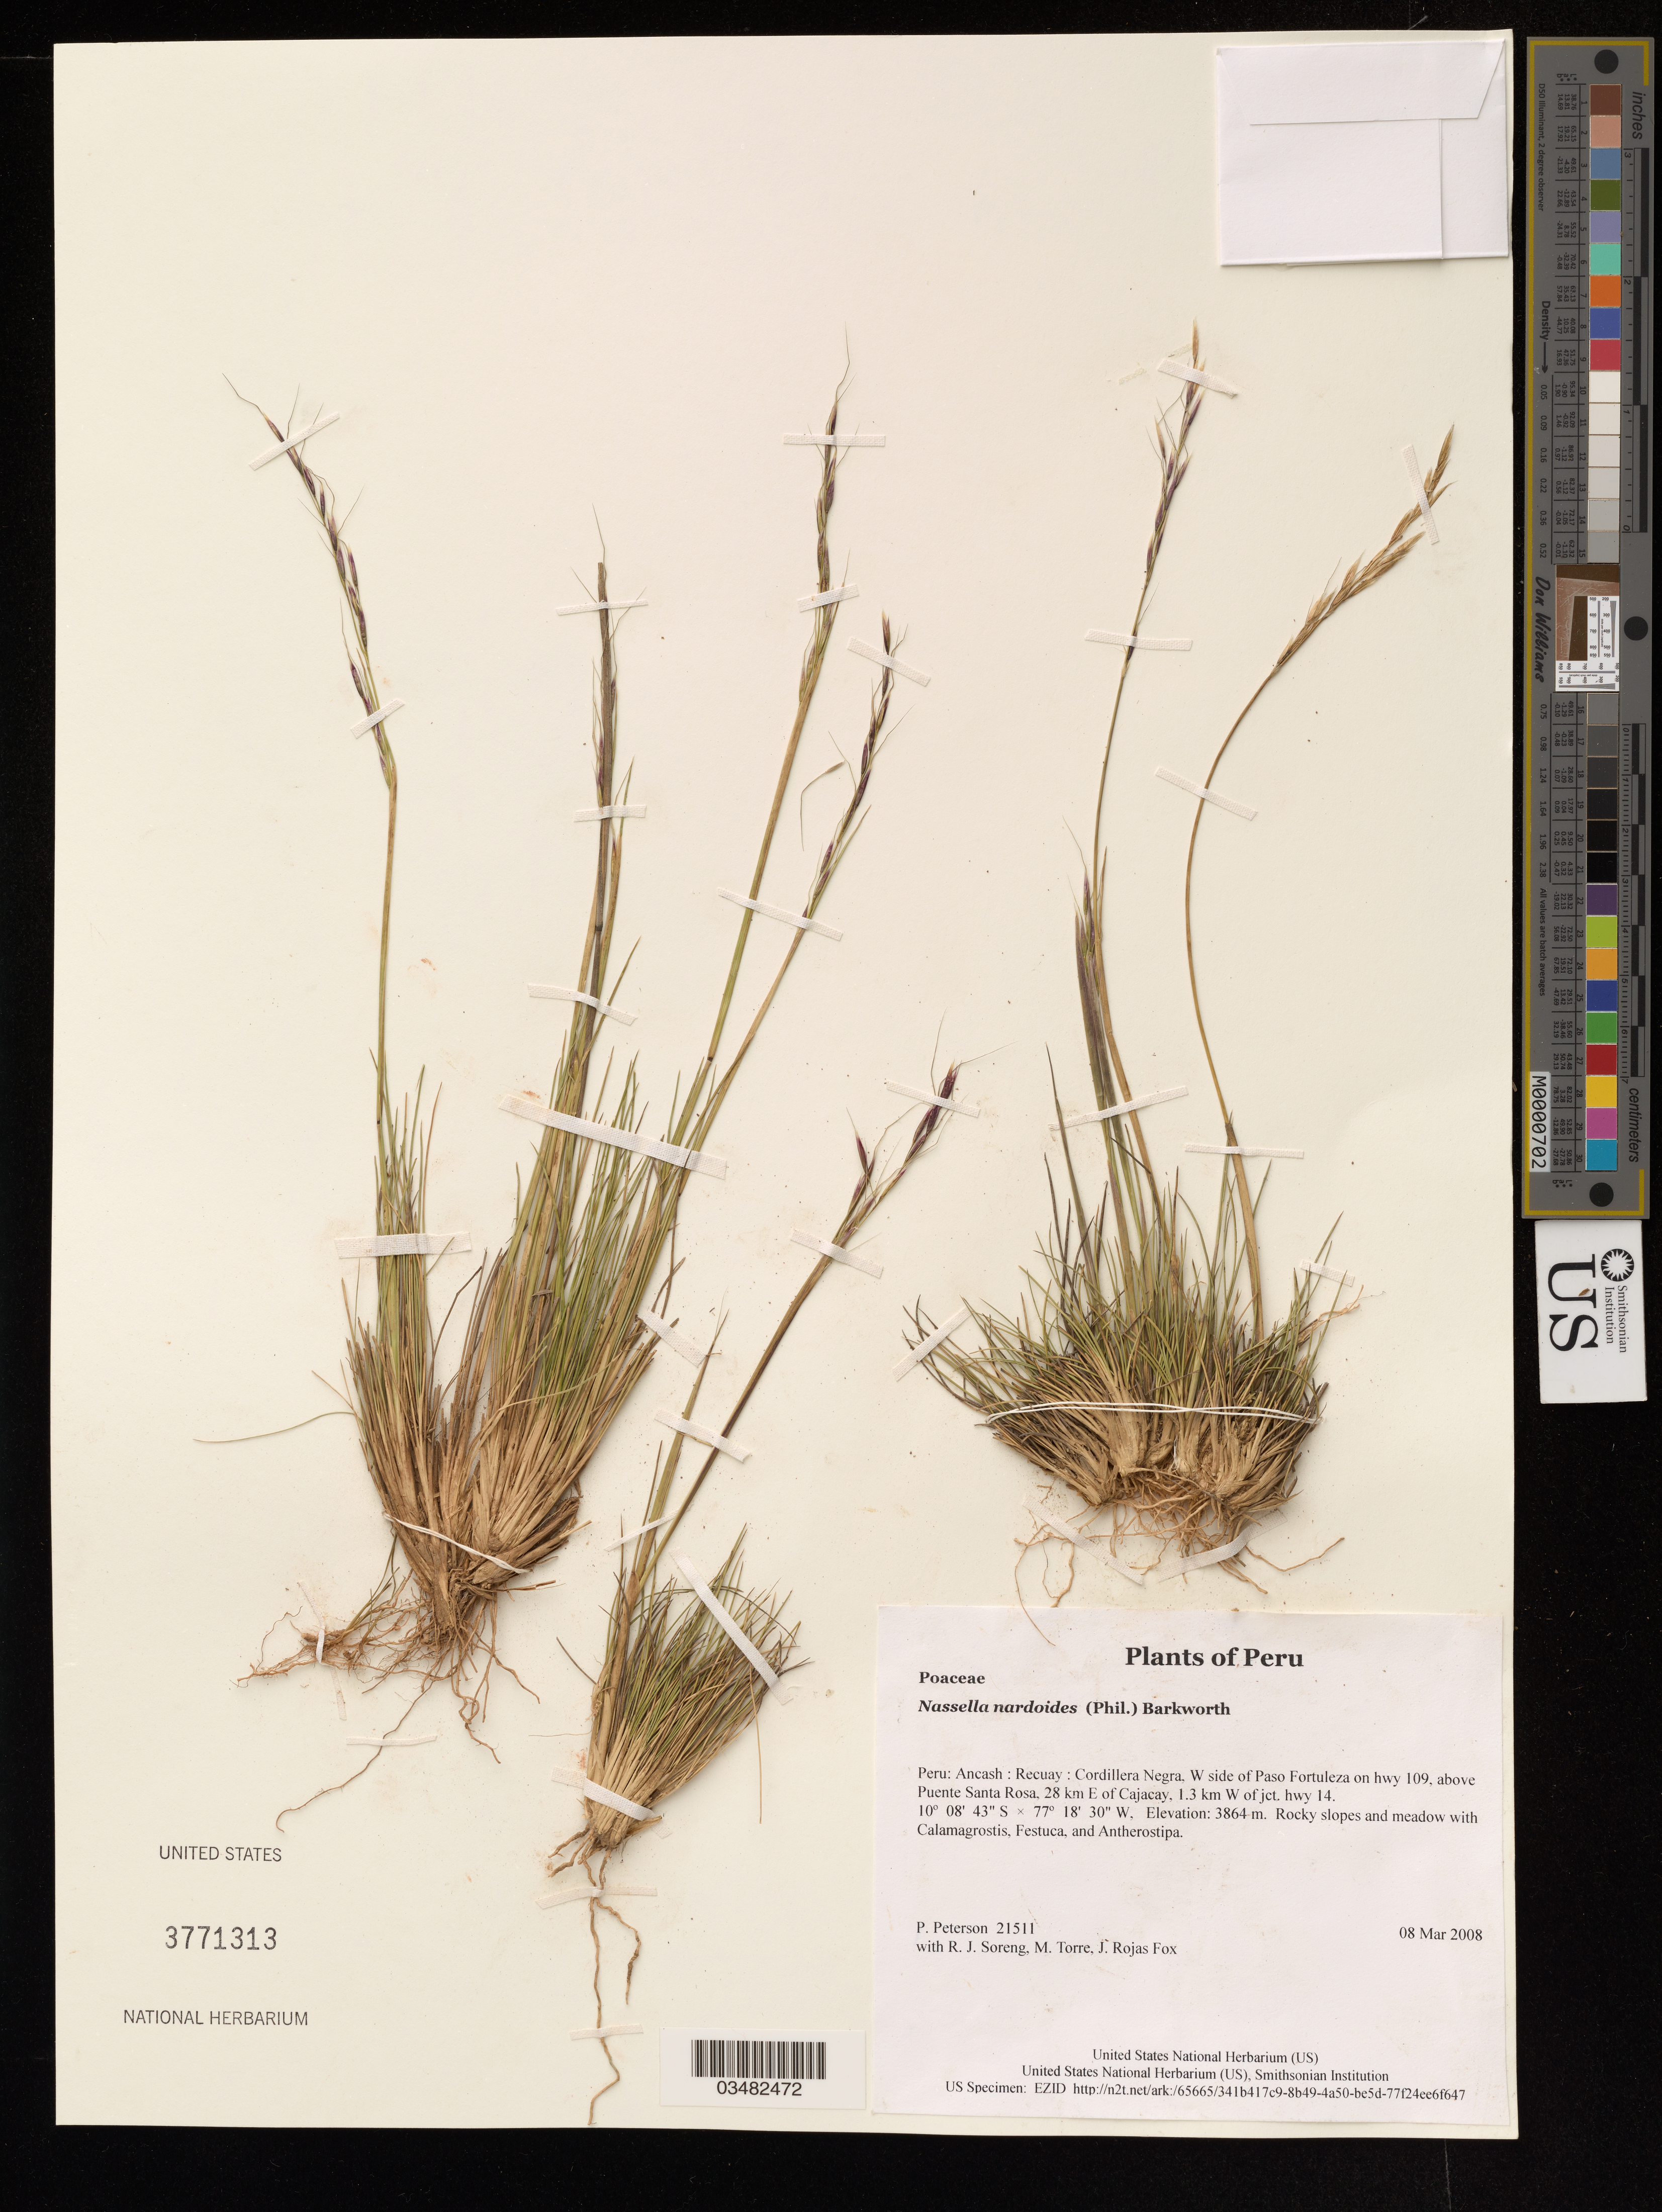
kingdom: Plantae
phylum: Tracheophyta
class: Liliopsida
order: Poales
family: Poaceae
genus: Nassella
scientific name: Nassella nardoides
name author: (Phil.) Barkworth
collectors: P. M. Peterson, R. J. Soreng, M. Torre & J. Rojas Fox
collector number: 21511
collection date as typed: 08 Mar 2008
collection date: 2008-03-08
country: Peru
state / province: Ancash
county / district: Recuay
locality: Cordillera Negra, W side of Paso Fortuleza on hwy 109, above Puente Santa Rosa, 28 km E of Cajacay, 1.3 km W of jct. hwy 14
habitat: Rocky slopes and meadow with Calamagrostis, Festuca, and Antherostipa.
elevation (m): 3864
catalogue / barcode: US 3771313